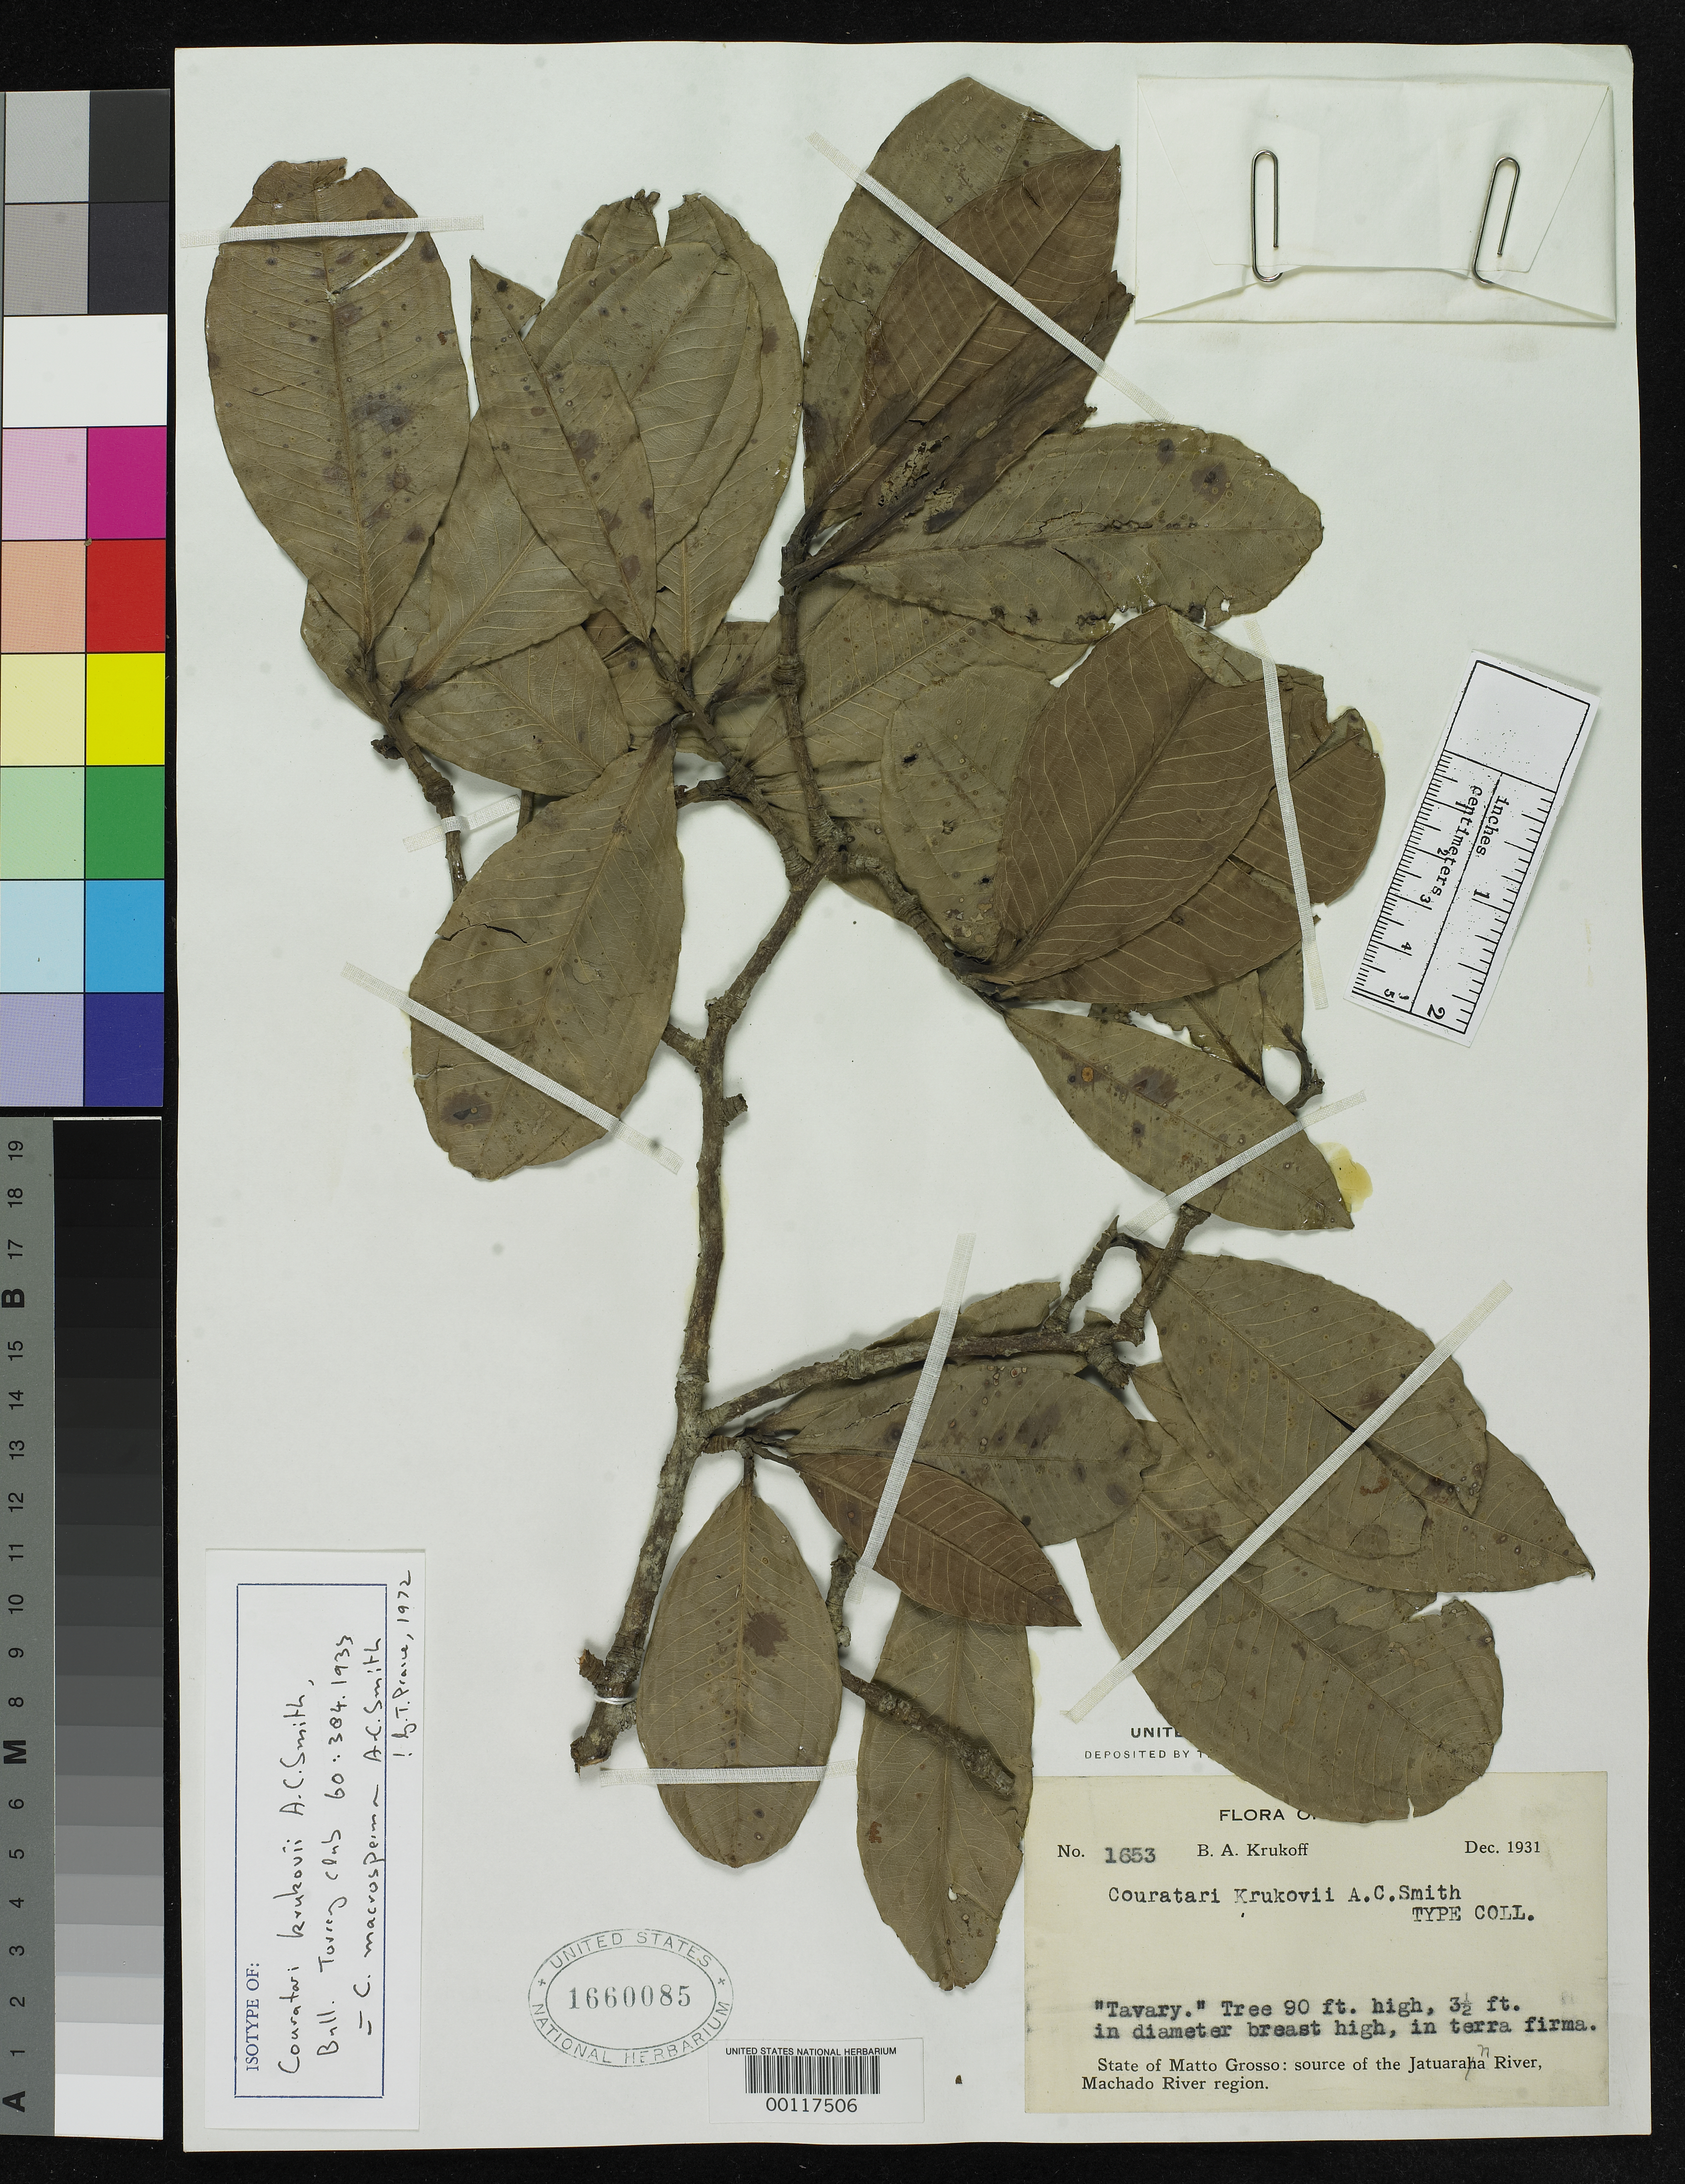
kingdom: Plantae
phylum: Tracheophyta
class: Magnoliopsida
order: Ericales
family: Lecythidaceae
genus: Couratari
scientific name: Couratari krukovii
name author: A.C. Sm.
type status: Isotype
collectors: B. A. Krukoff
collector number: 1653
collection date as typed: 22 Dec 1931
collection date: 1931-12-22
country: Brazil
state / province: Mato Grosso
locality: Jatuarana River, Machado River Region.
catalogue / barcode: US 1660085